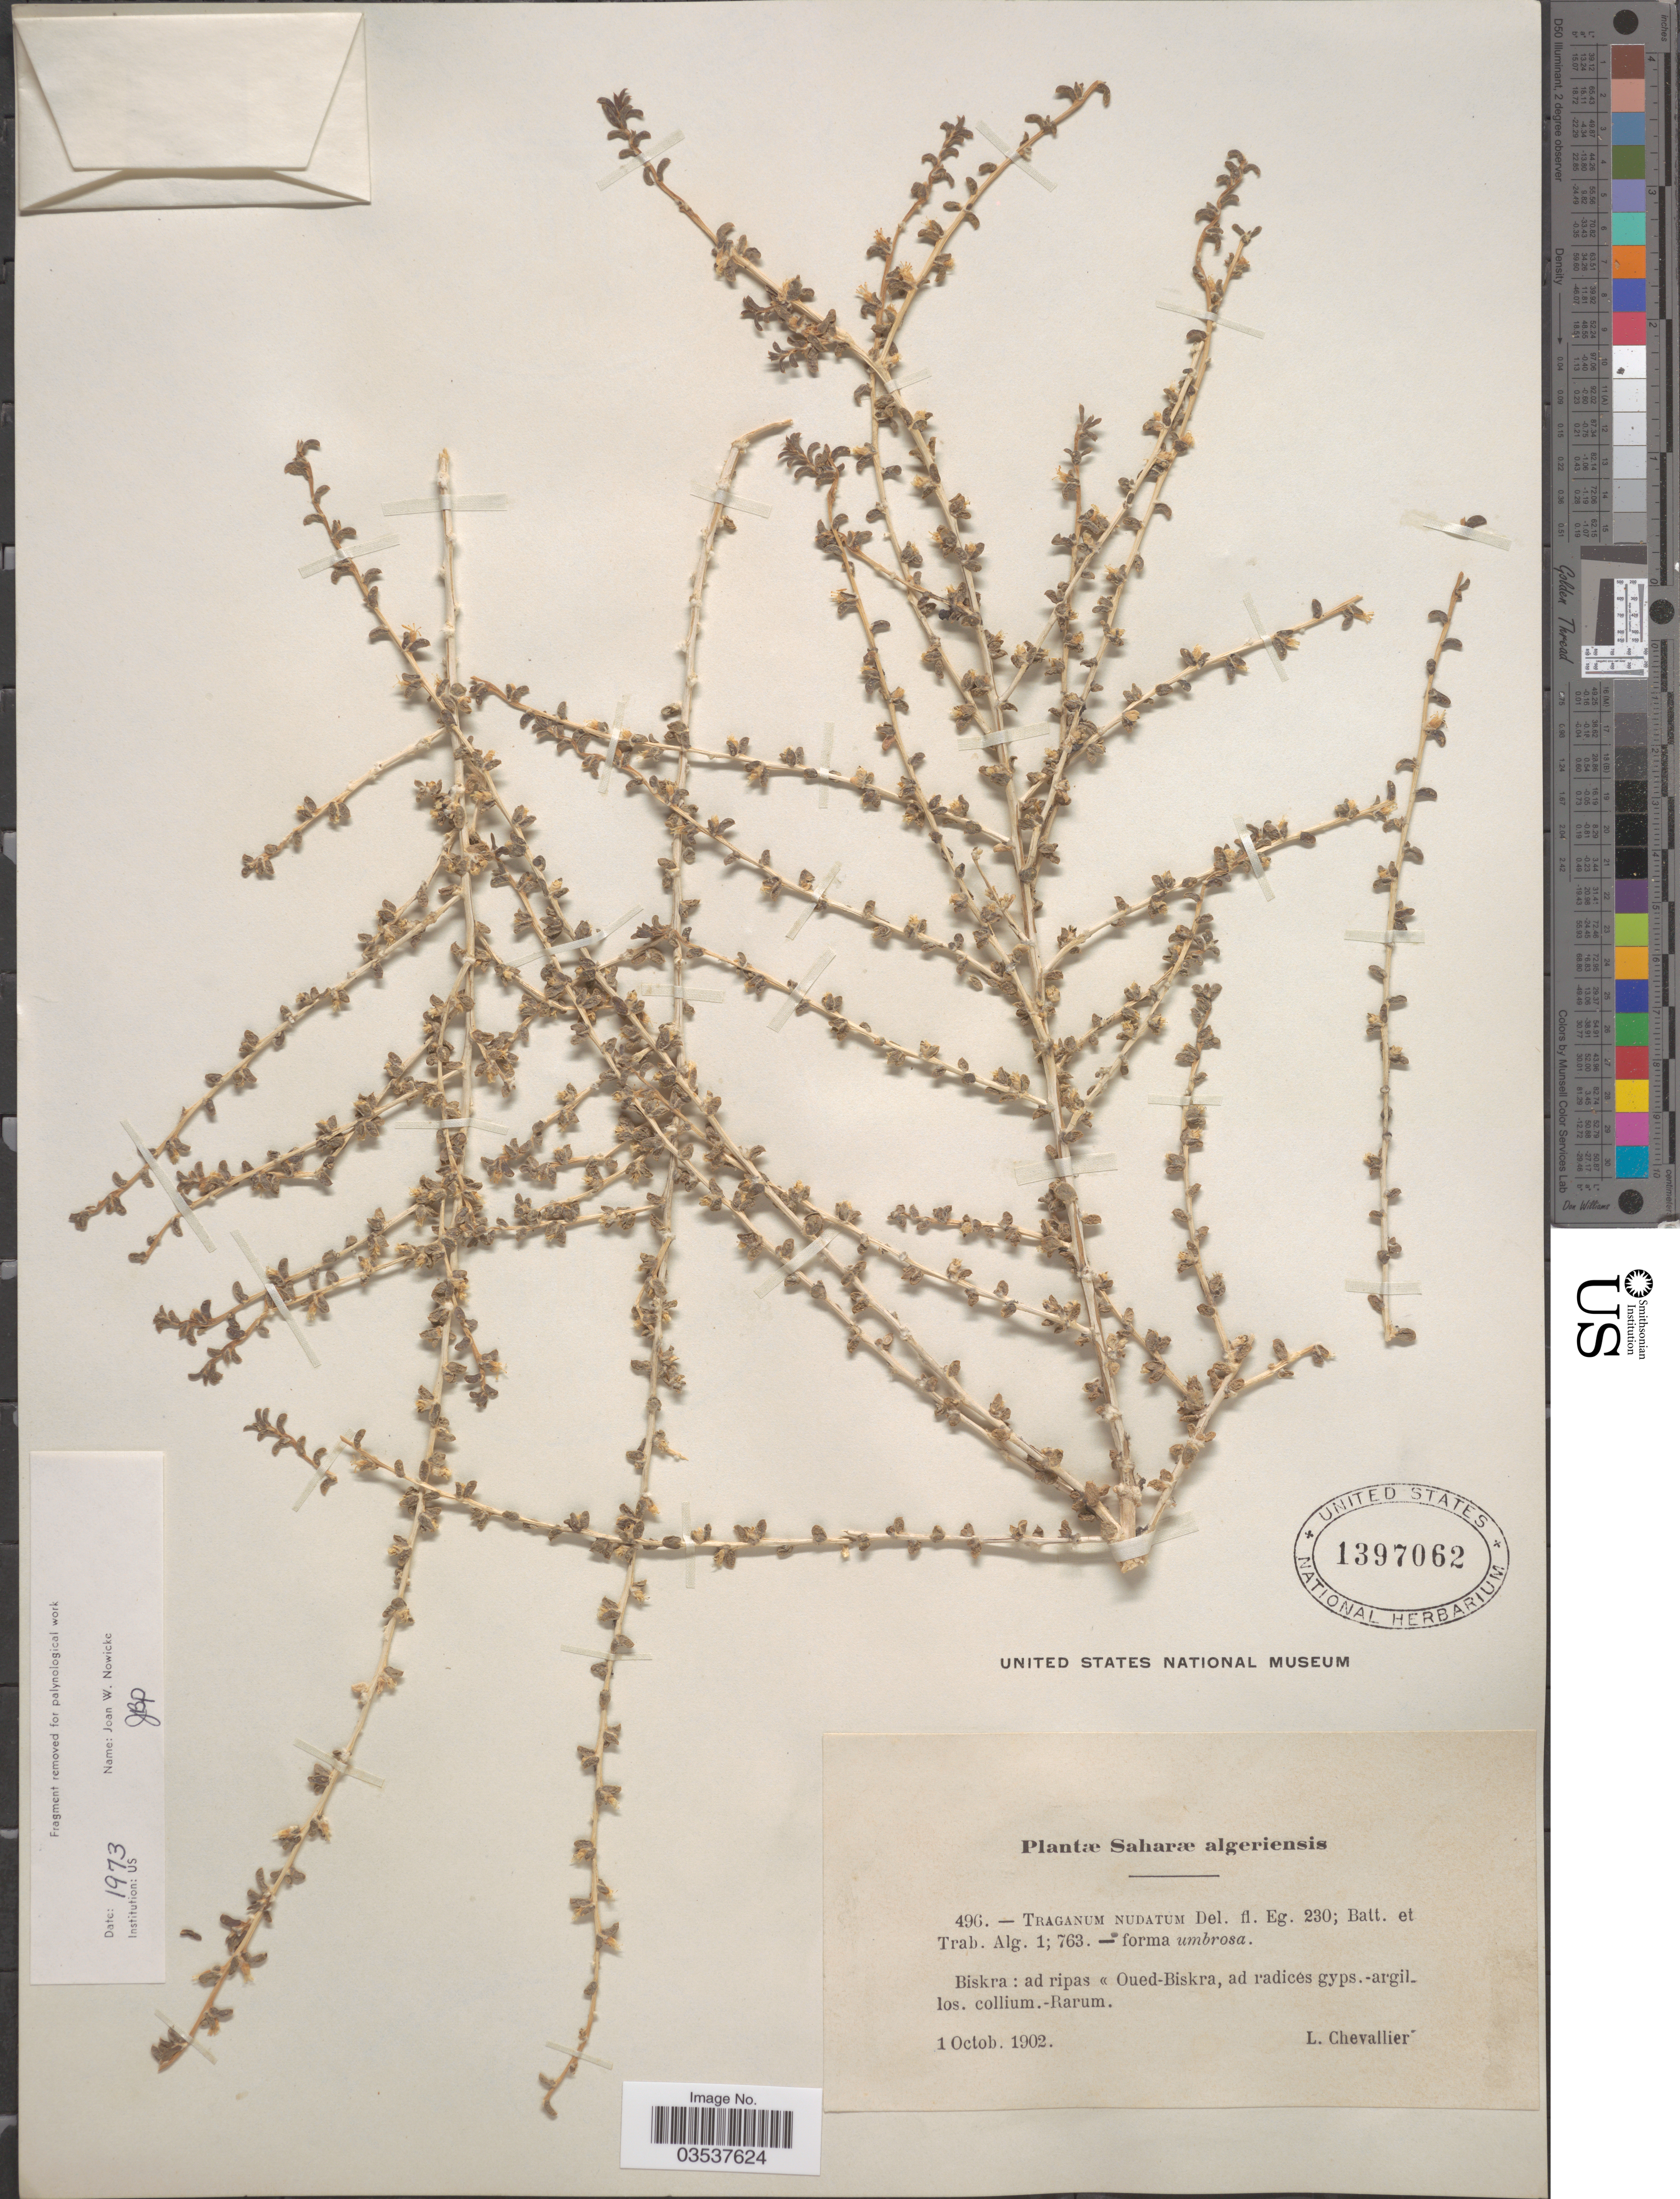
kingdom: Plantae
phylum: Tracheophyta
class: Magnoliopsida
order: Caryophyllales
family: Amaranthaceae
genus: Traganum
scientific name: Traganum nudatum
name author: Delile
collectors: L. Chevallier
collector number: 496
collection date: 1902-10-01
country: Algeria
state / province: Biskra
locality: Saharæ algeriensis. Ad ripas <<Oued-Biskra, ad radicés gyps.-argillos. collium.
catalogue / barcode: US 1397062